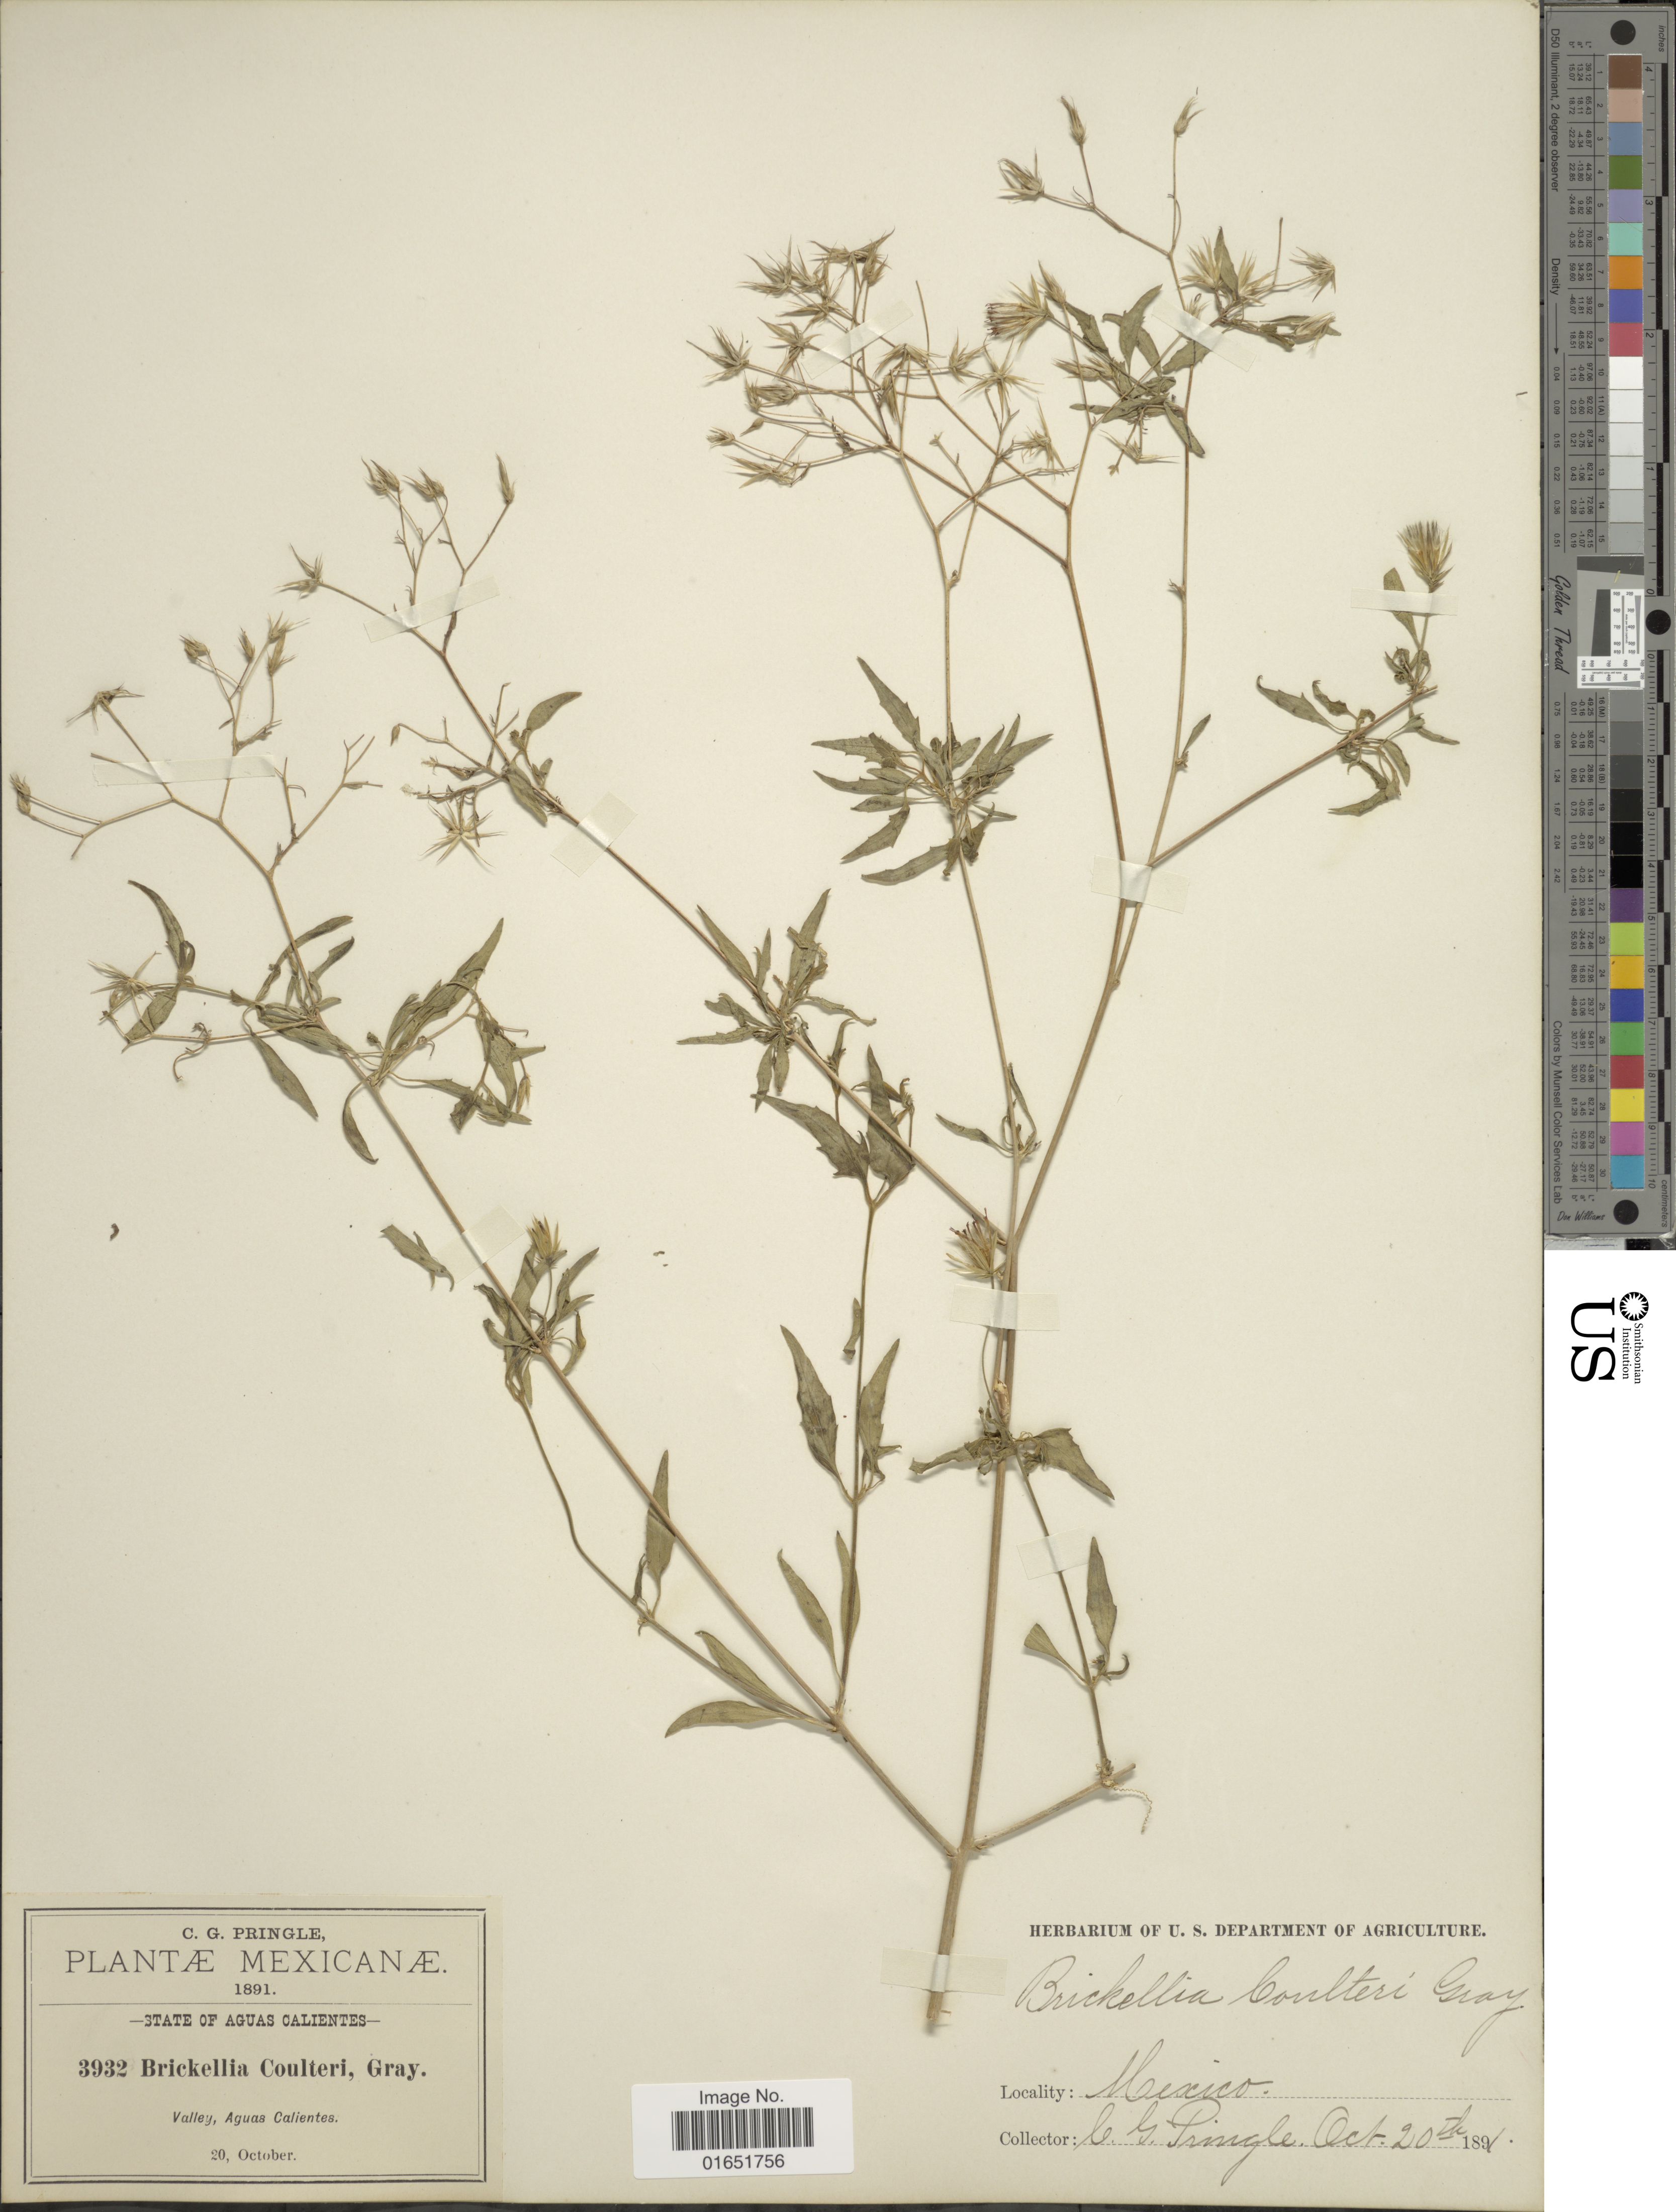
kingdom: Plantae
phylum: Tracheophyta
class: Magnoliopsida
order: Asterales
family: Asteraceae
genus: Brickellia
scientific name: Brickellia coulteri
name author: A. Gray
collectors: C. G. Pringle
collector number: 3932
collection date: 1891-10-20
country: Mexico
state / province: Aguascalientes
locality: Valley, Agua Calientas